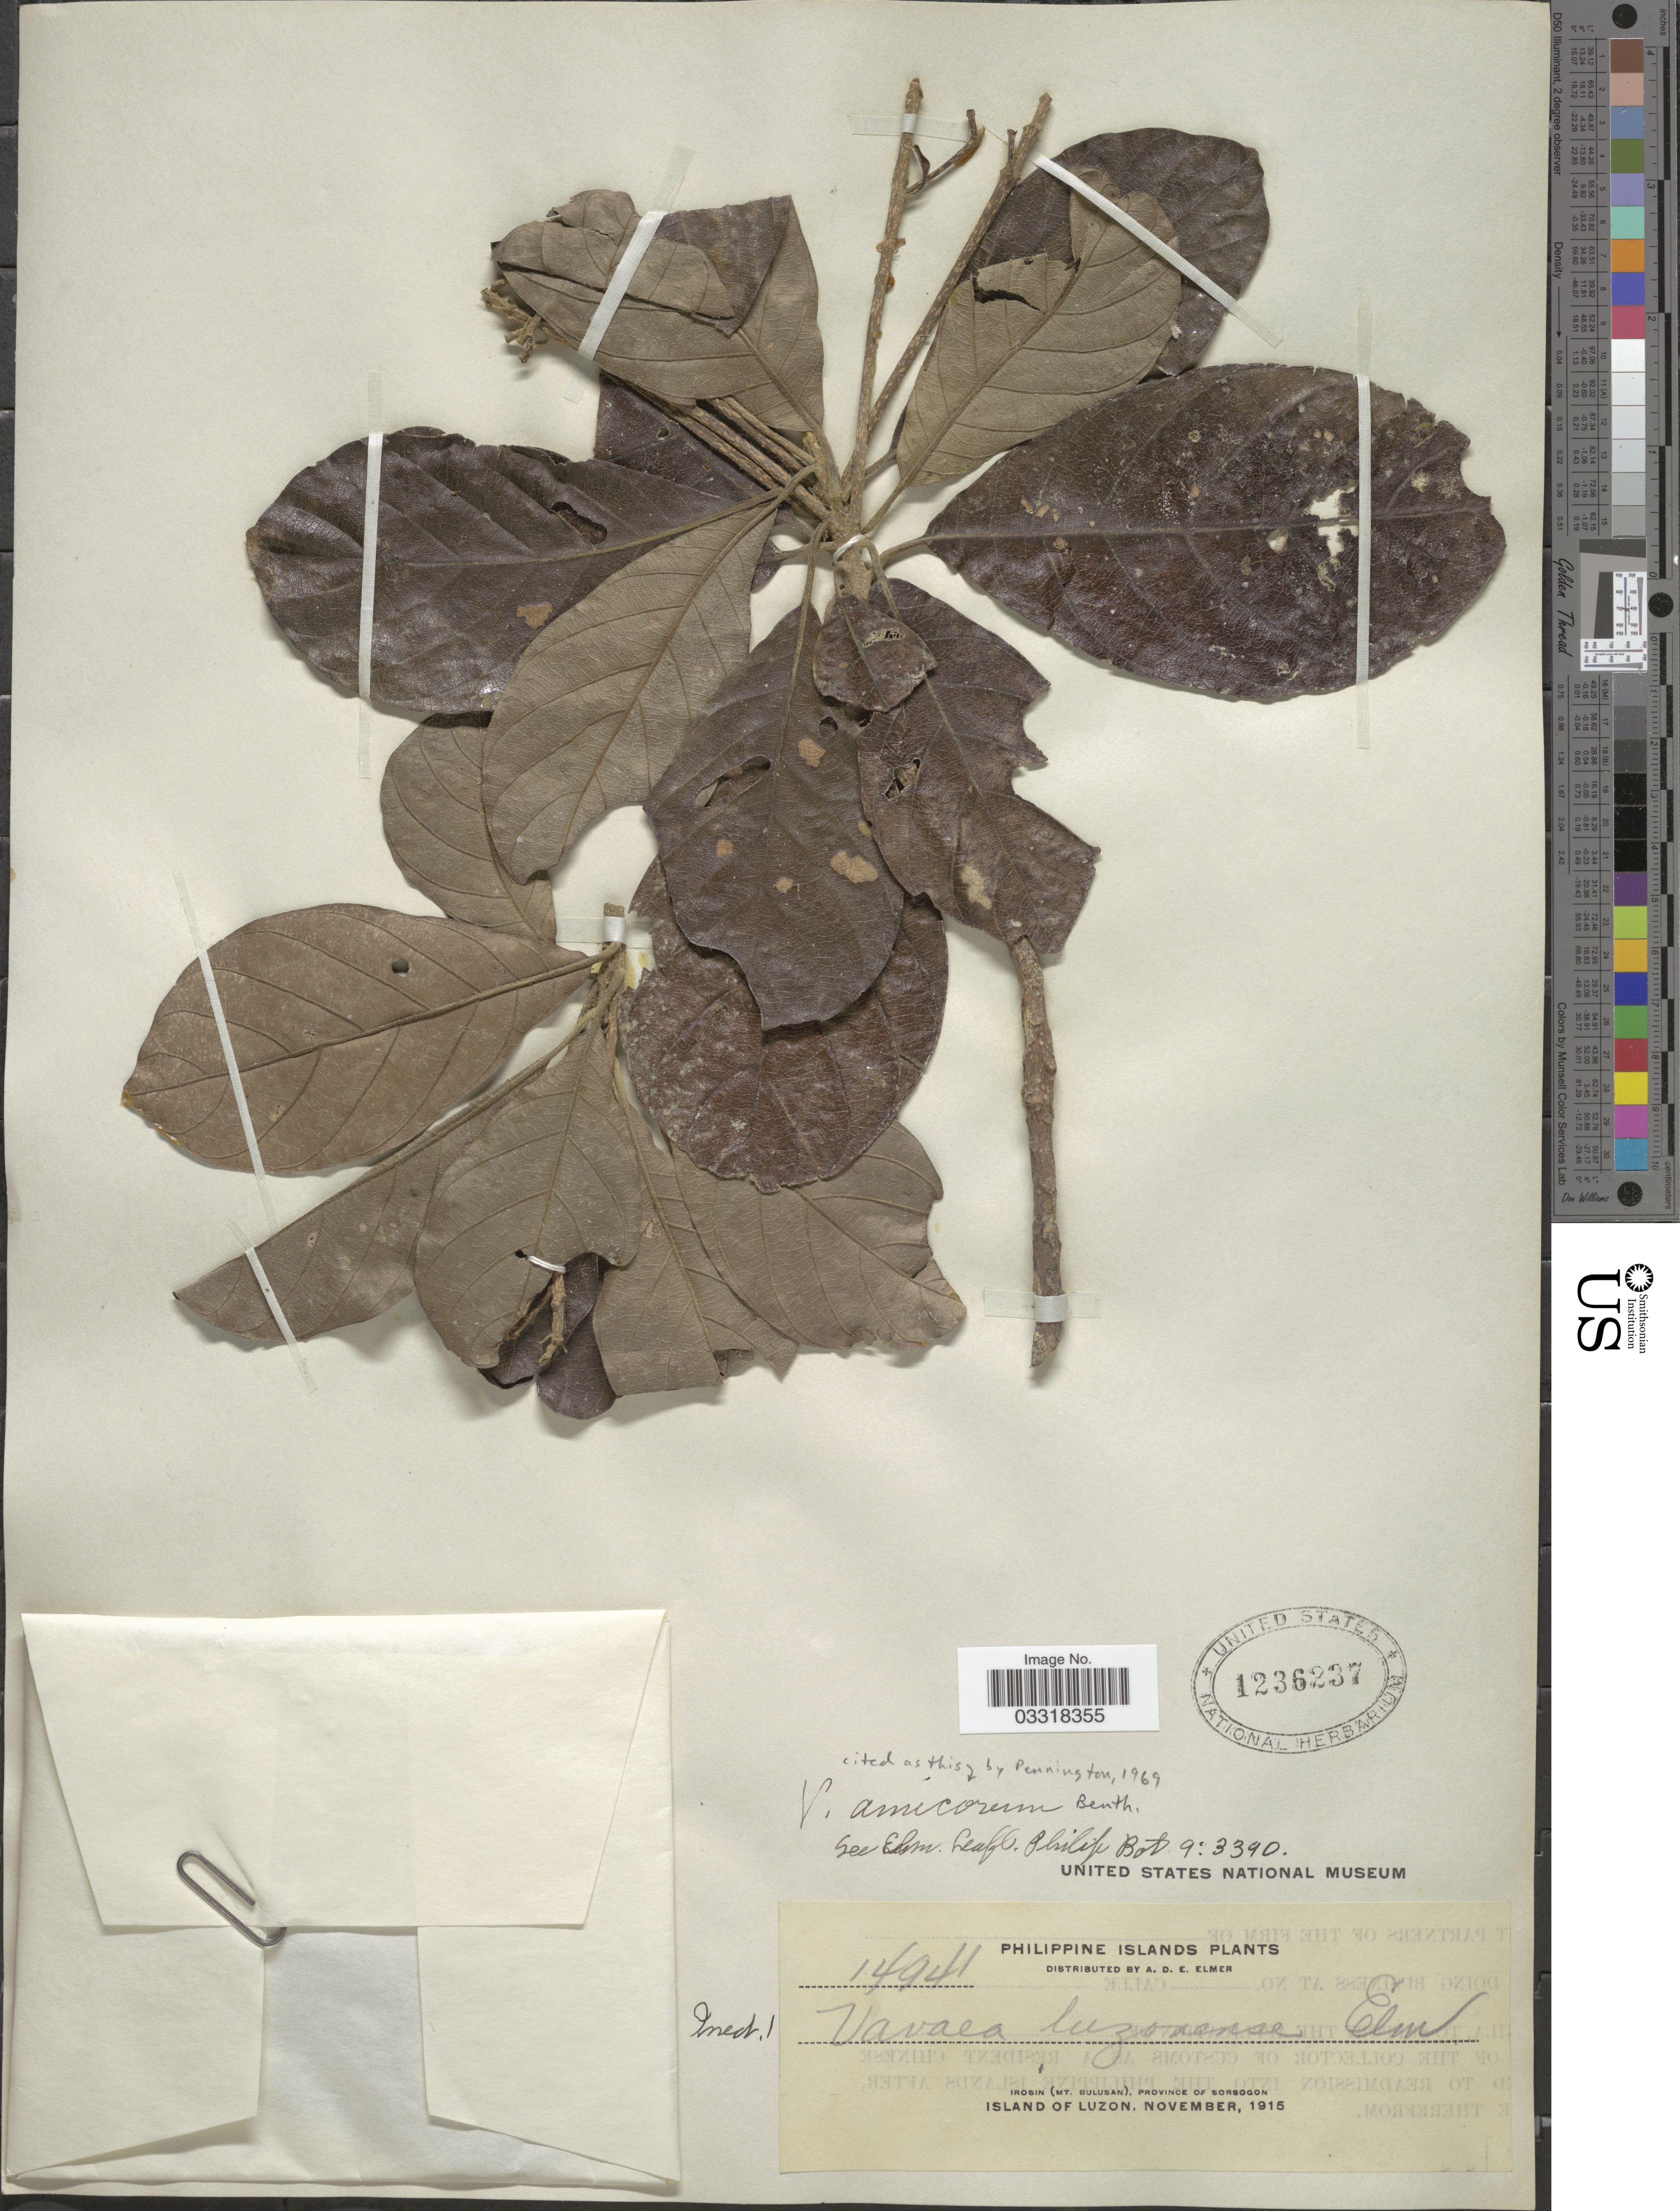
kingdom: Plantae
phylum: Tracheophyta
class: Magnoliopsida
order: Sapindales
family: Meliaceae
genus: Vavaea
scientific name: Vavaea amicorum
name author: Benth.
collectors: A. D. E. Elmer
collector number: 14941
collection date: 1915-11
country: Philippines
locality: Philippine Islands. Irosin (Mt. Bulusan), Province of Sorsogon. Island of Luzon.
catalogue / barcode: US 1236237